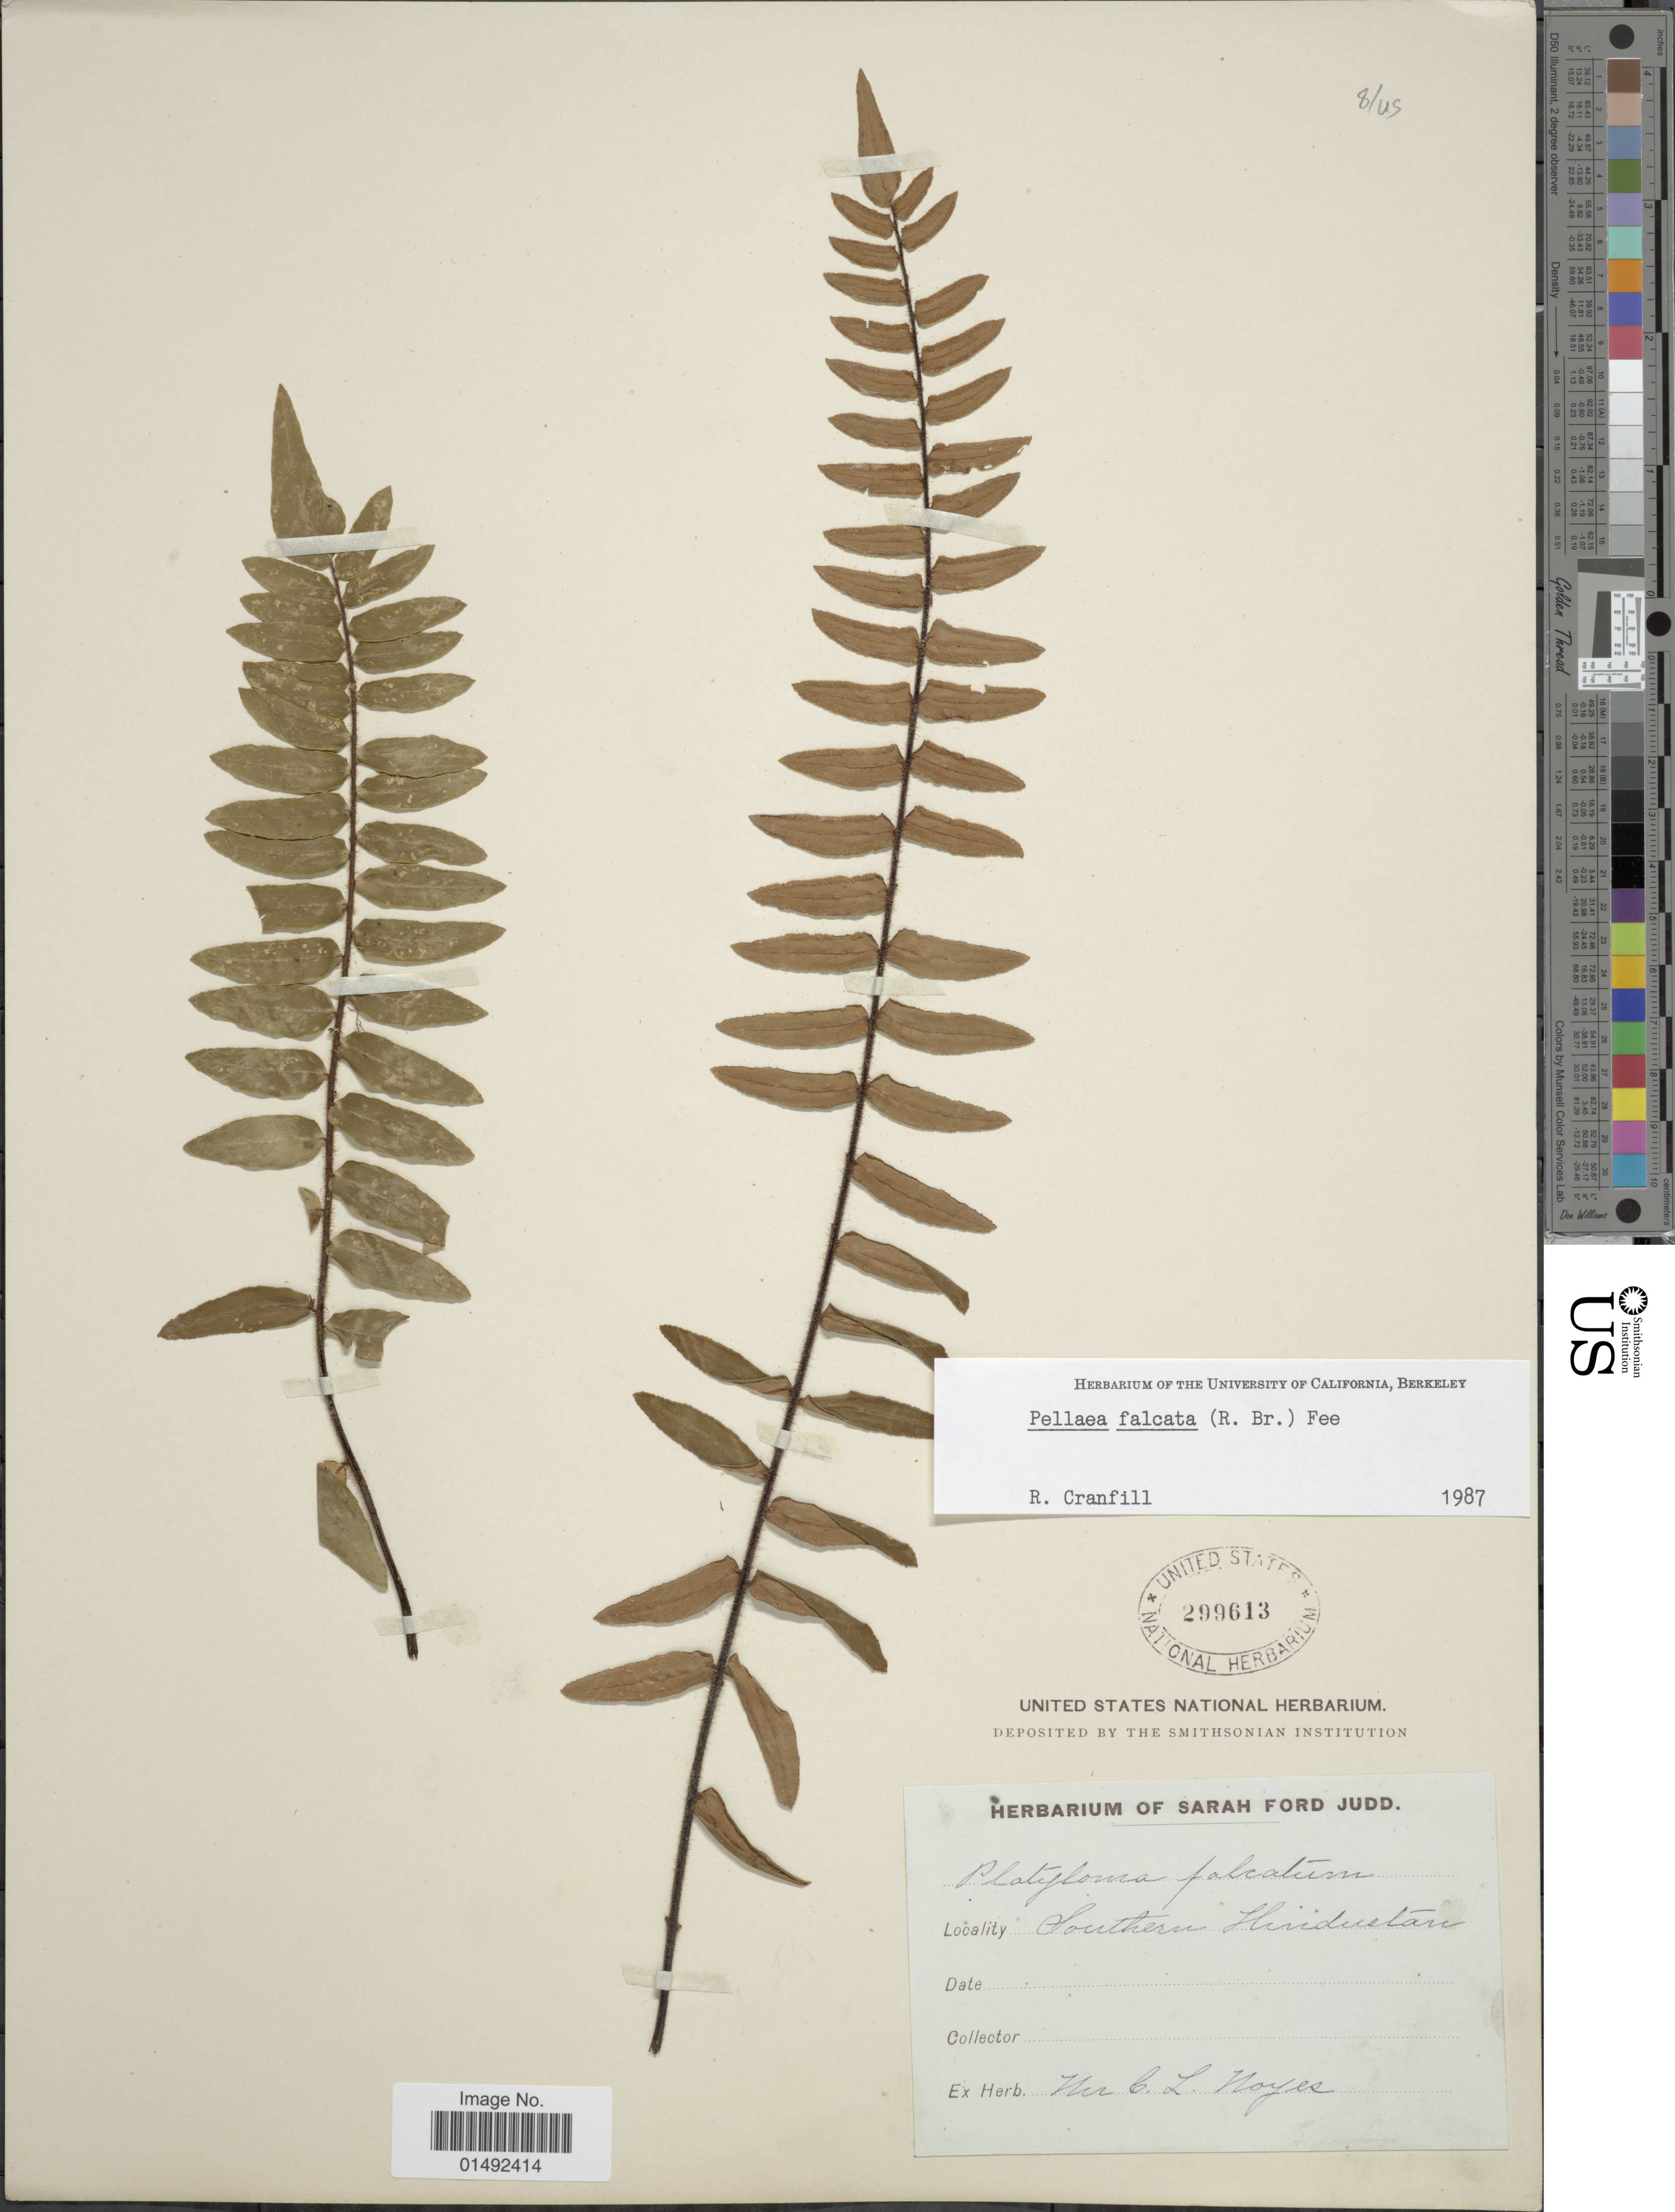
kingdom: Plantae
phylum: Tracheophyta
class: Polypodiopsida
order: Polypodiales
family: Pteridaceae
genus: Pellaea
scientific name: Pellaea falcata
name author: Fée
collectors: ex herb. C. L. Noyes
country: India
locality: Southern Hindustan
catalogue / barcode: US 299613